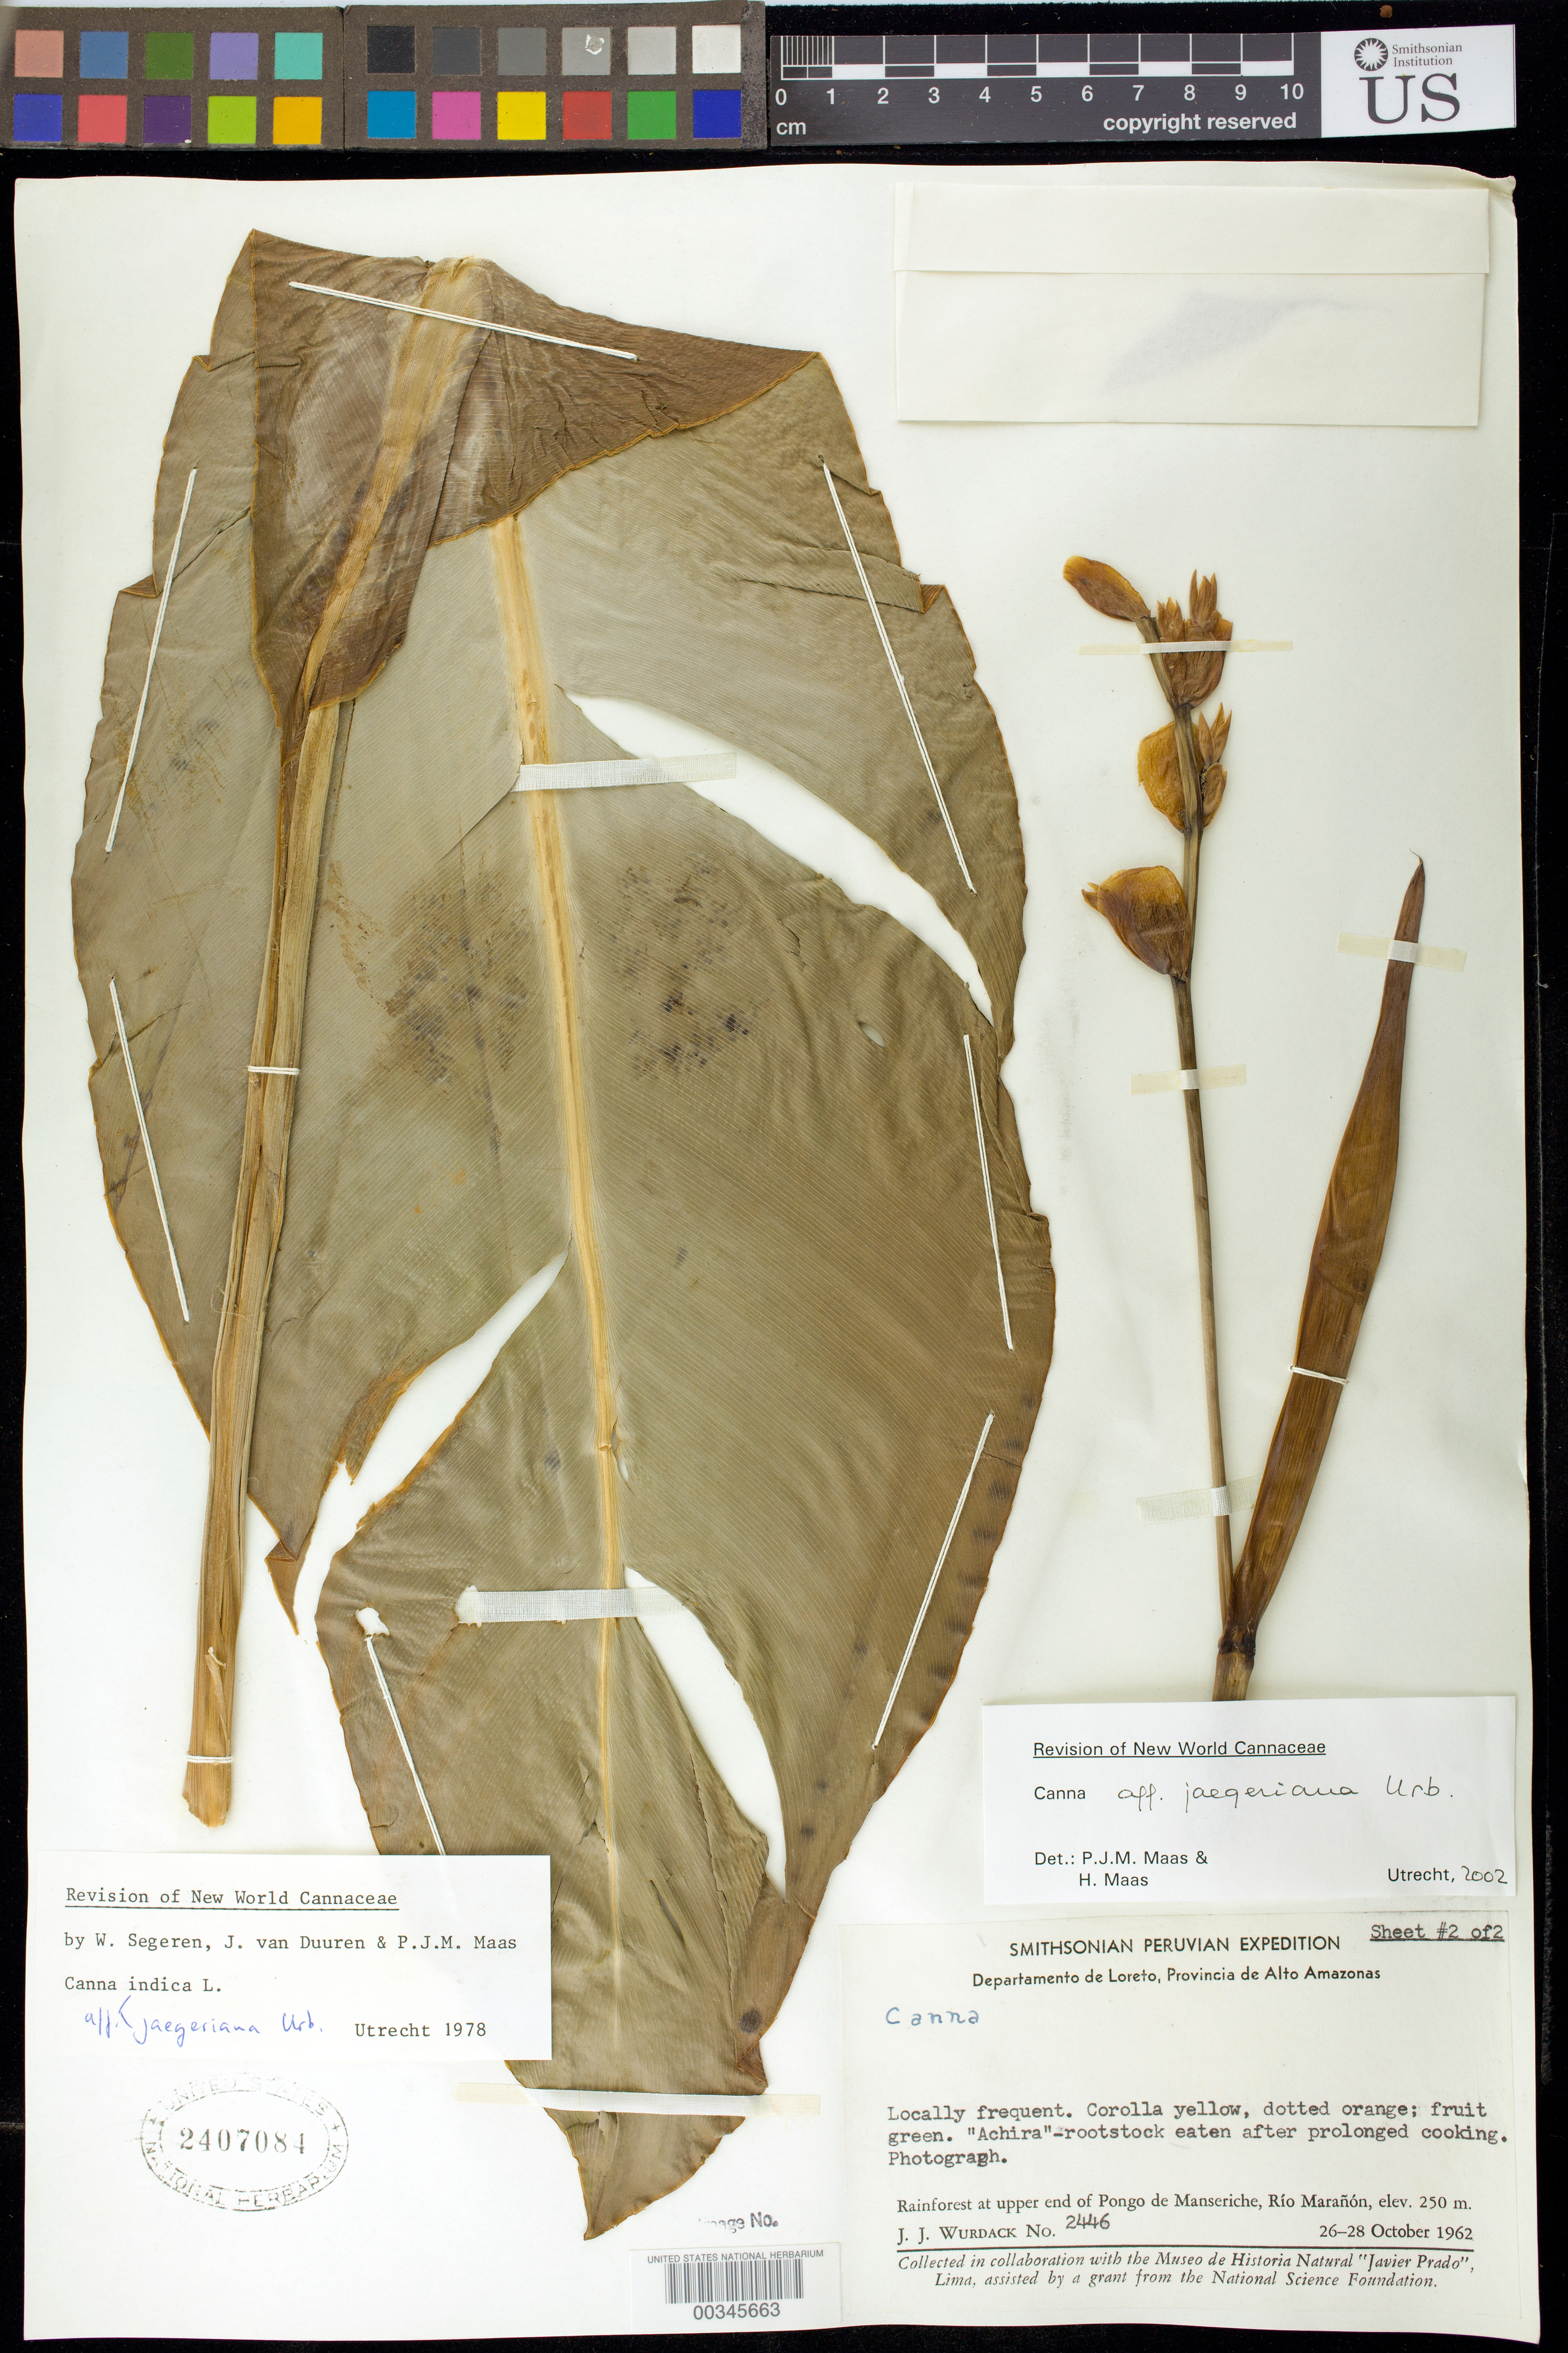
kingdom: Plantae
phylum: Tracheophyta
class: Liliopsida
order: Zingiberales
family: Cannaceae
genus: Canna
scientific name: Canna jaegeriana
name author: Urb.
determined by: Maas, Paul J. M.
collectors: J. J. Wurdack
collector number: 2446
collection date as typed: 26 Oct 1962 to 28 Oct 1962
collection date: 1962-10-26/1962-10-28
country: Peru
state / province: Loreto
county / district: Alto Amazonas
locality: Rainforest at upper end of pongo de manseriche, rio maranon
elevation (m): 250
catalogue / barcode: US 2407084